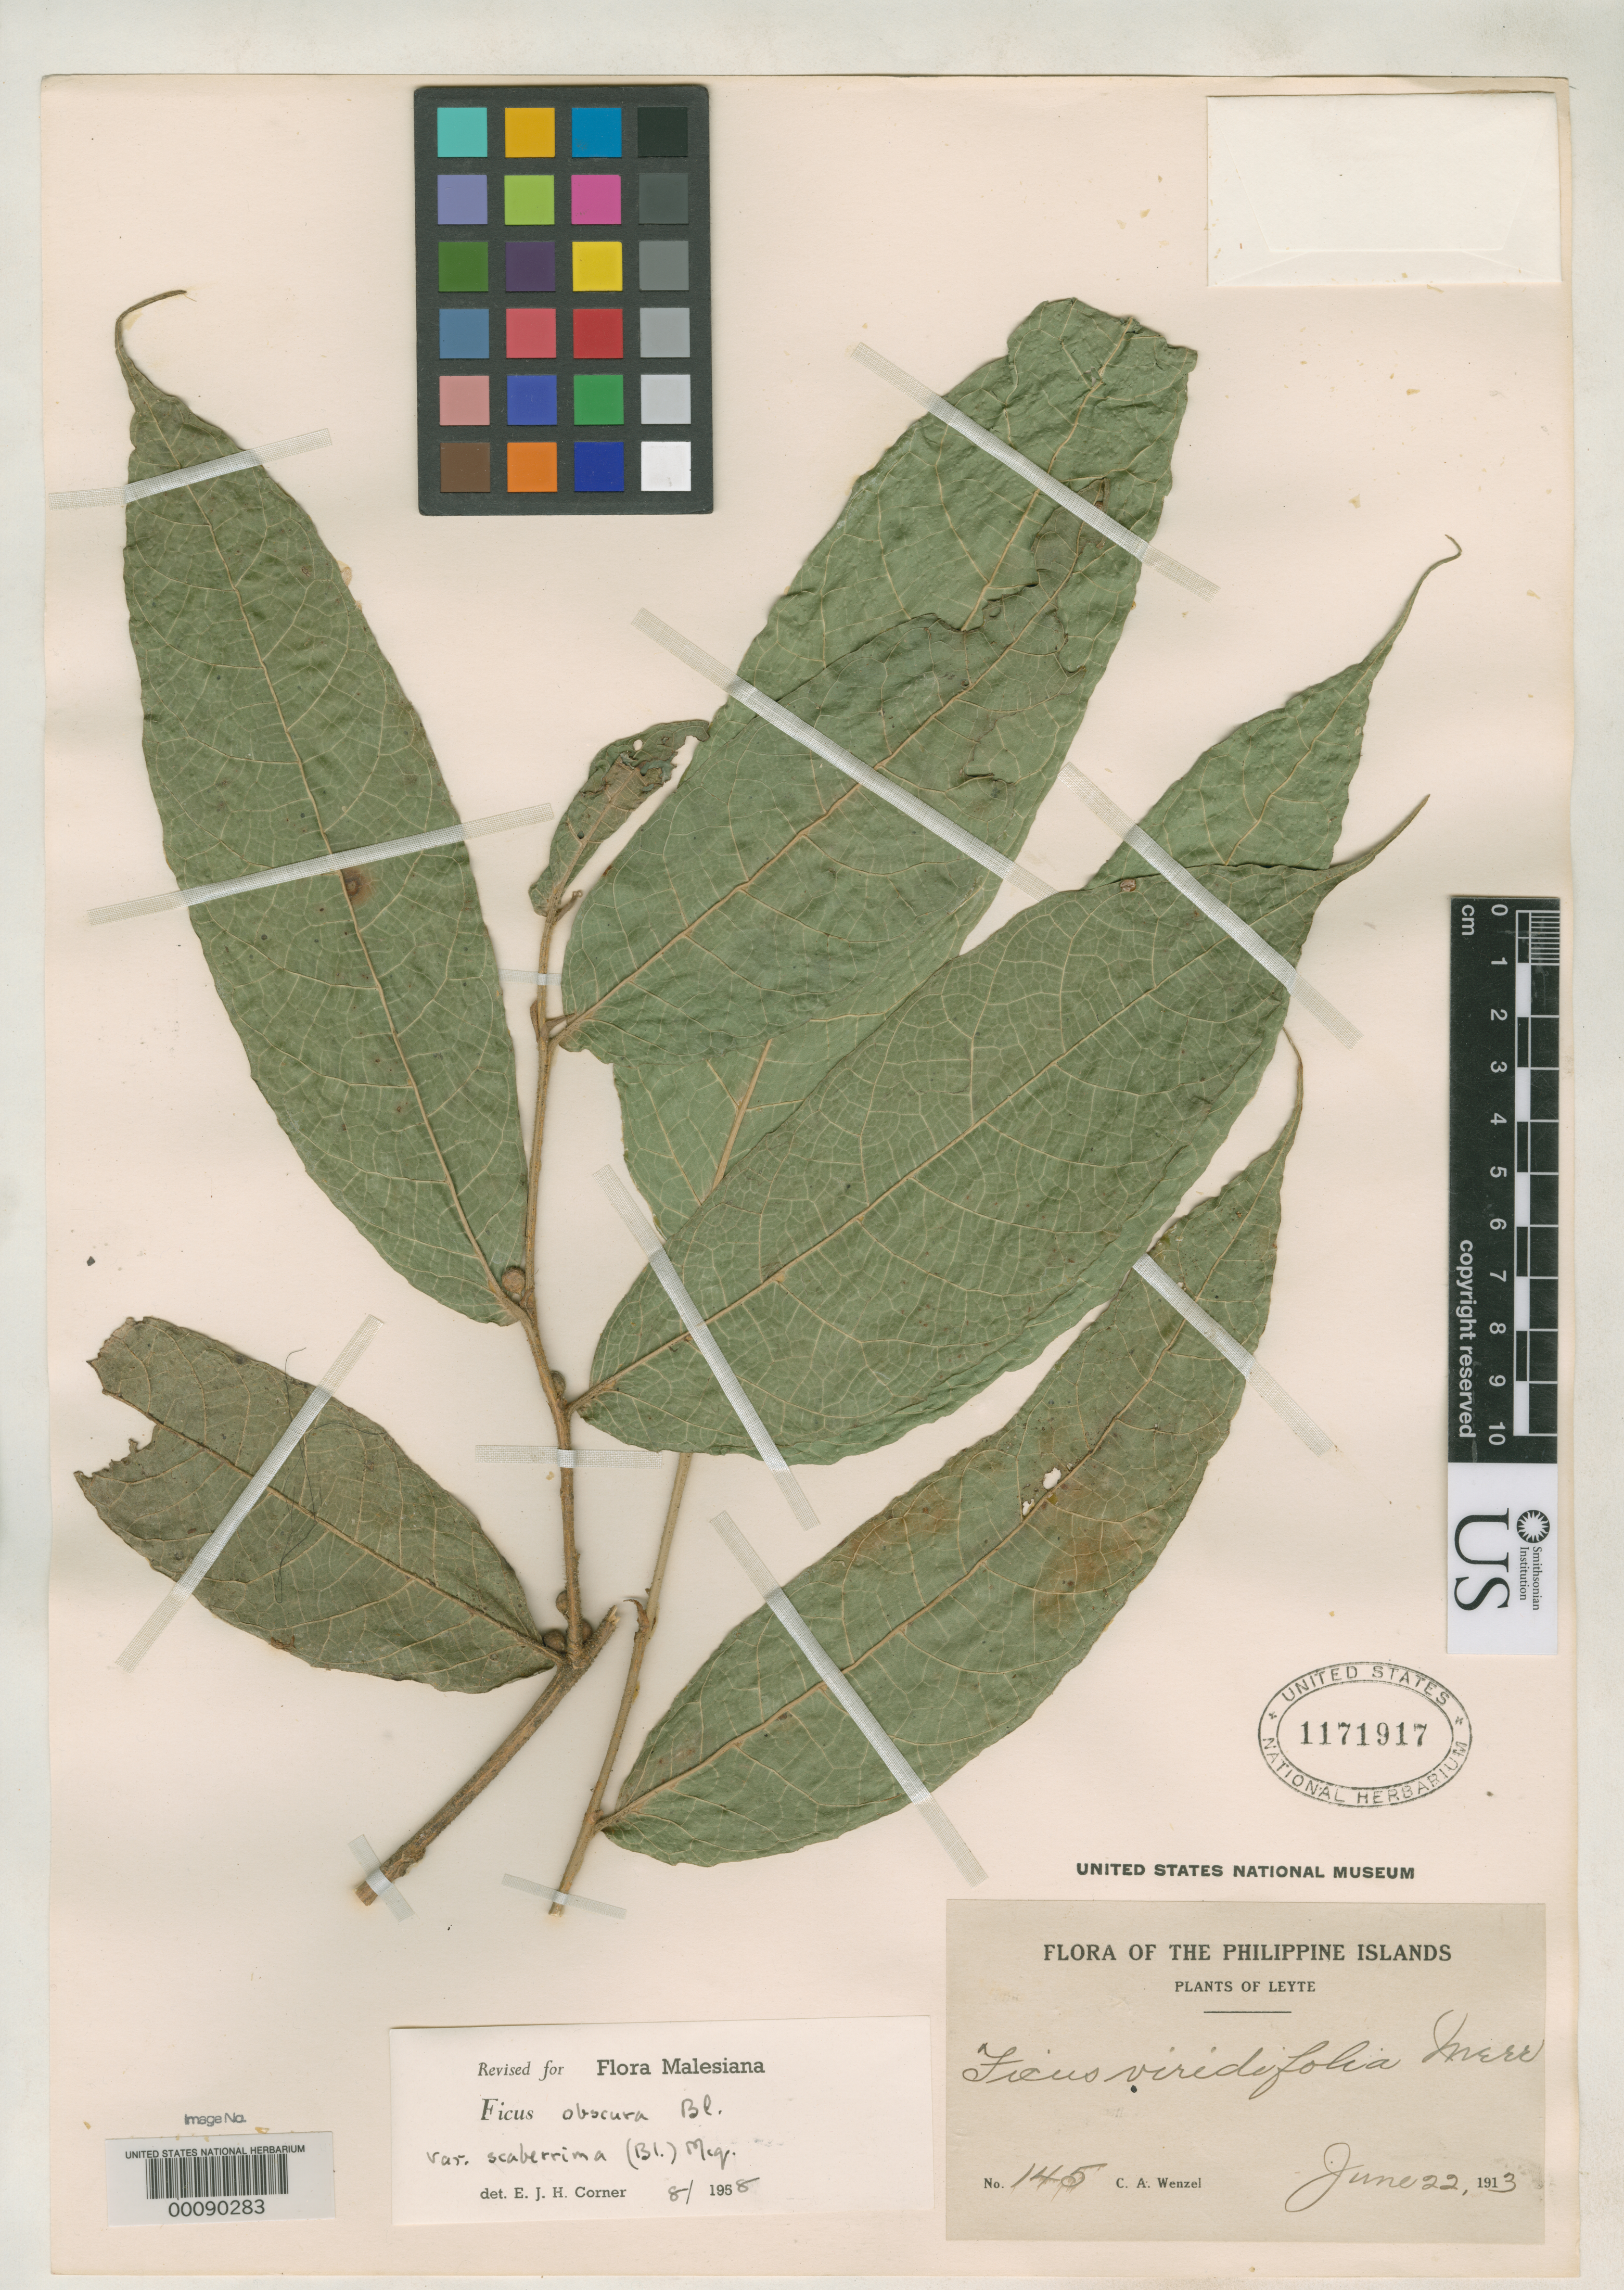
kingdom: Plantae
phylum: Tracheophyta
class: Magnoliopsida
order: Rosales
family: Moraceae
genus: Ficus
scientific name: Ficus viridifolia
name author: Merr.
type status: Isotype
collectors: C. Wenzel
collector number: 145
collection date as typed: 22 Jun 1913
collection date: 1913-06-22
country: Philippines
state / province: Eastern Visayas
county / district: Leyte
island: Leyte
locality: Dagami.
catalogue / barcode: US 1171917